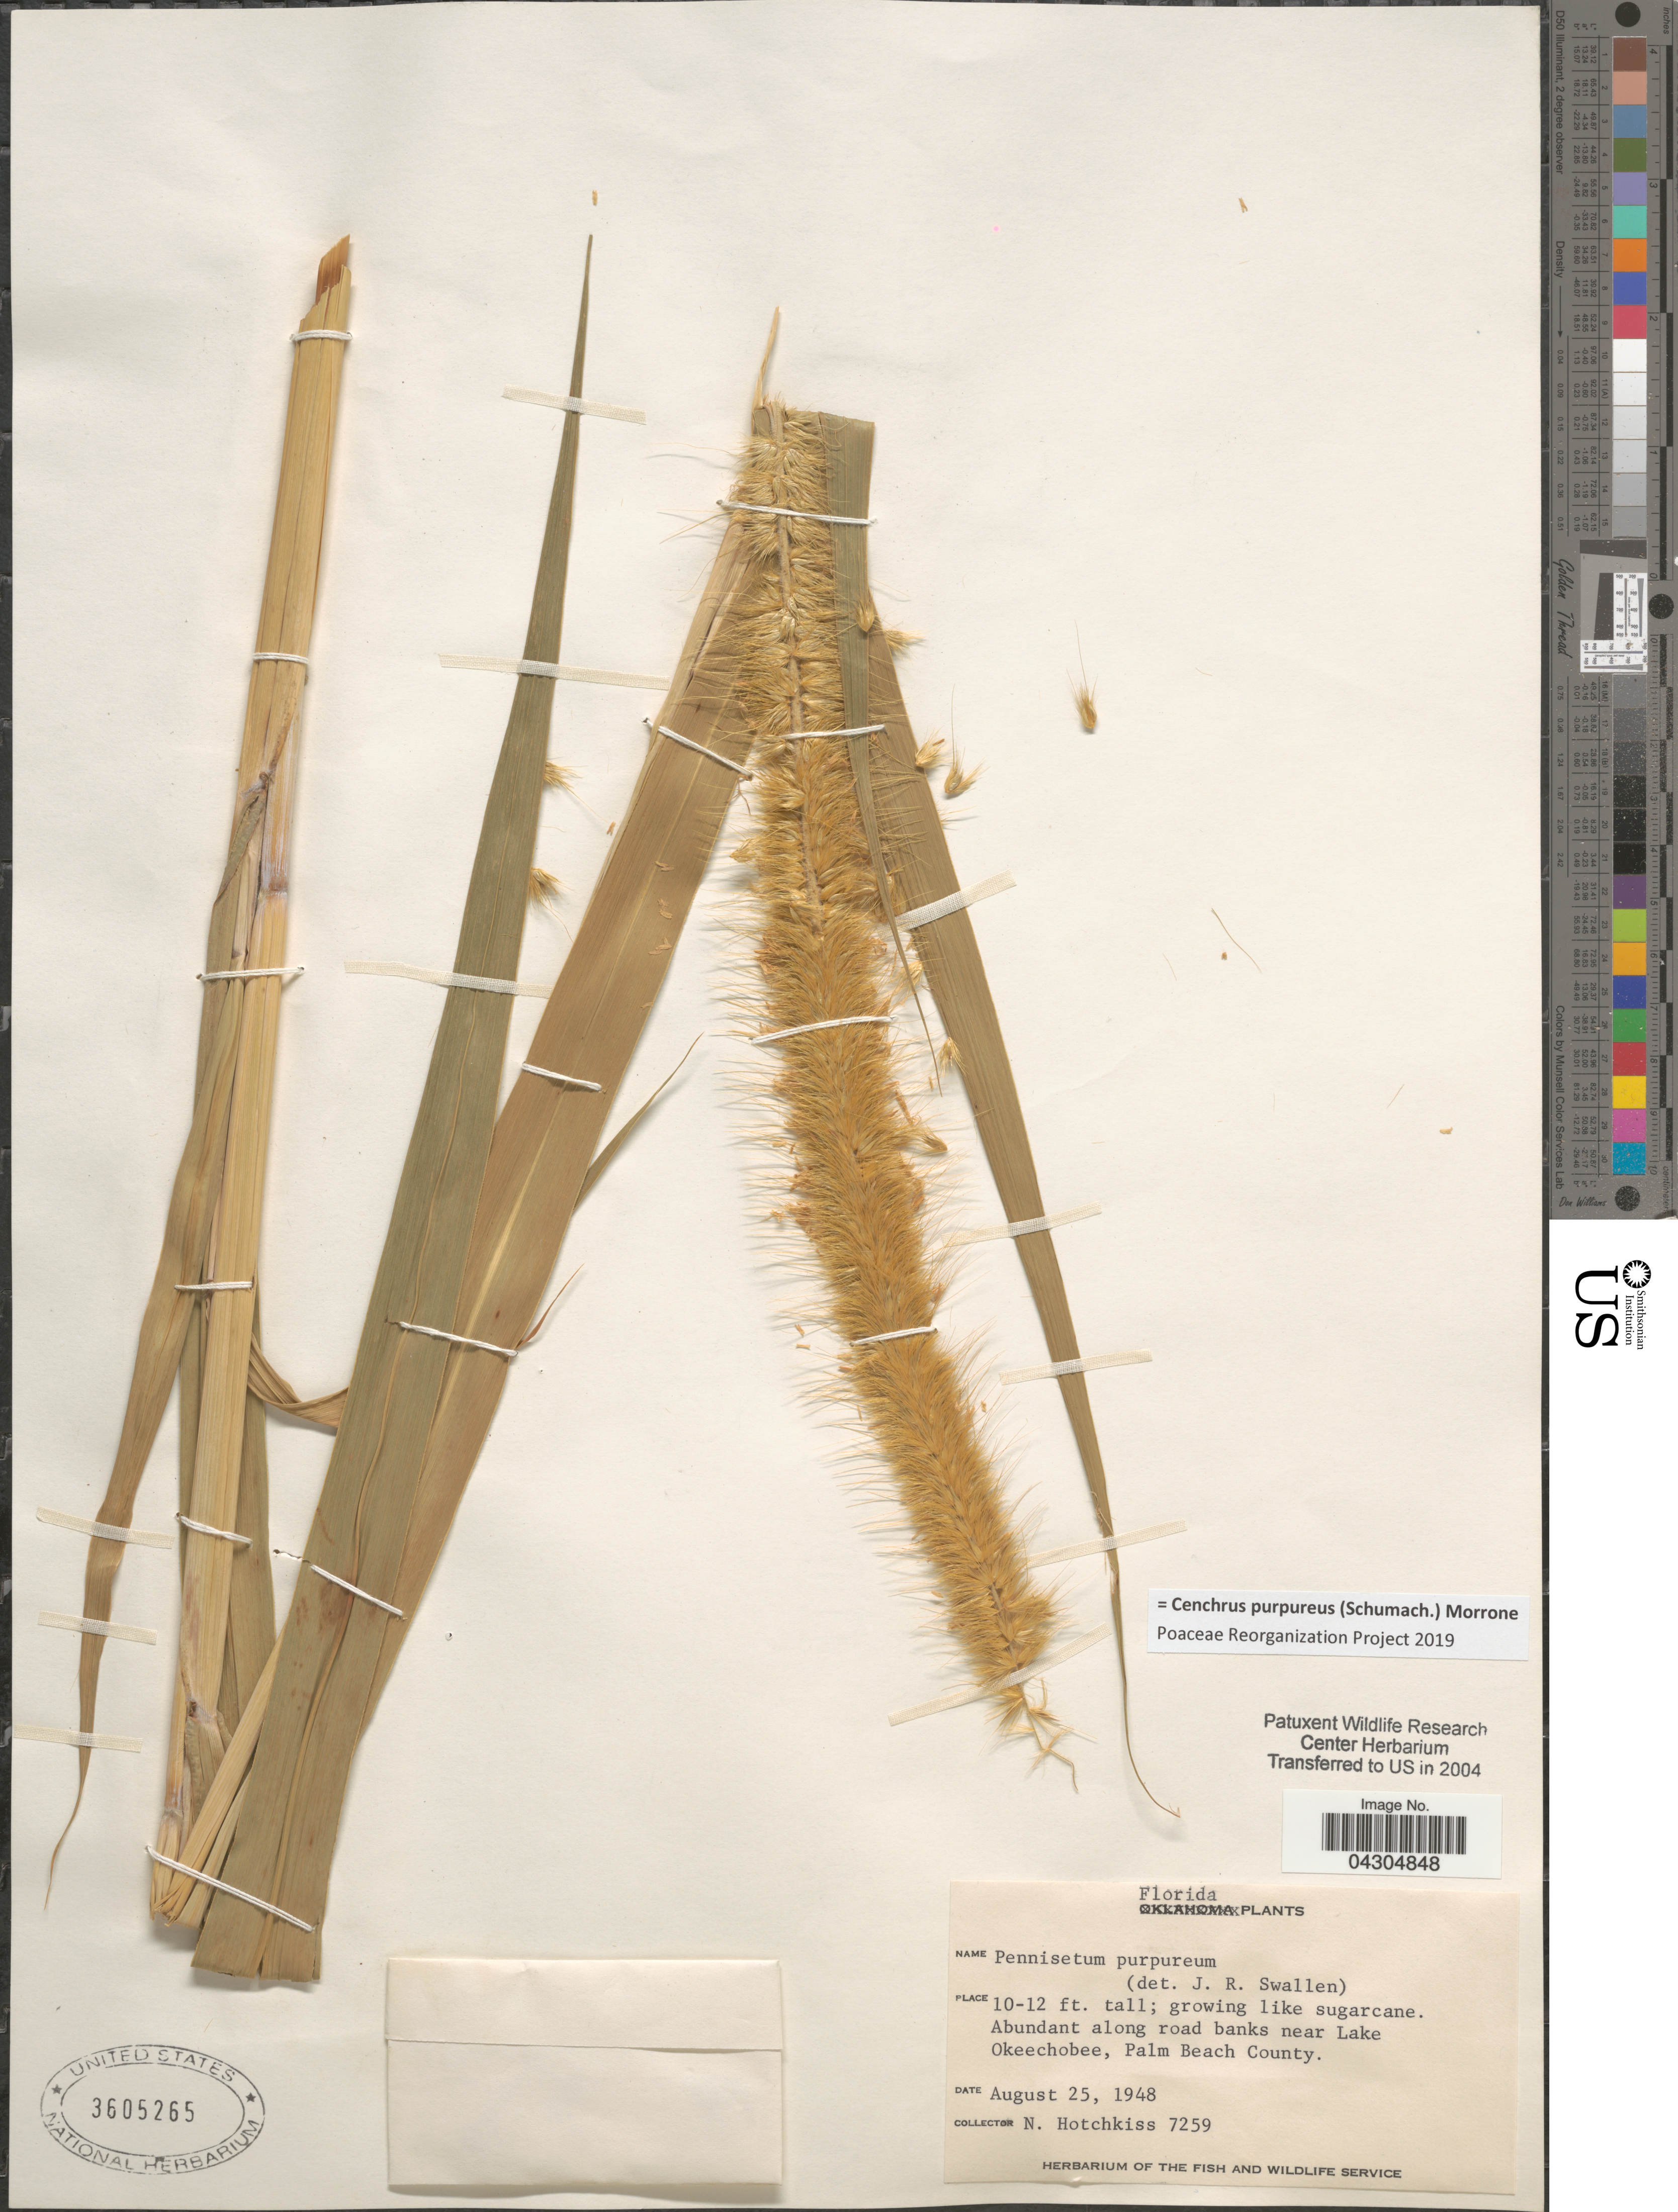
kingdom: Plantae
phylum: Tracheophyta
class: Liliopsida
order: Poales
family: Poaceae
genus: Cenchrus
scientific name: Cenchrus purpureus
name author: (Schumach.) Morrone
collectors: N. Hotchkiss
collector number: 7259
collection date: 1948-08-25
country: United States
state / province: Florida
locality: Abundant along road banks near Lake Okeechobee, Palm Beach County.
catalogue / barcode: US 3605265